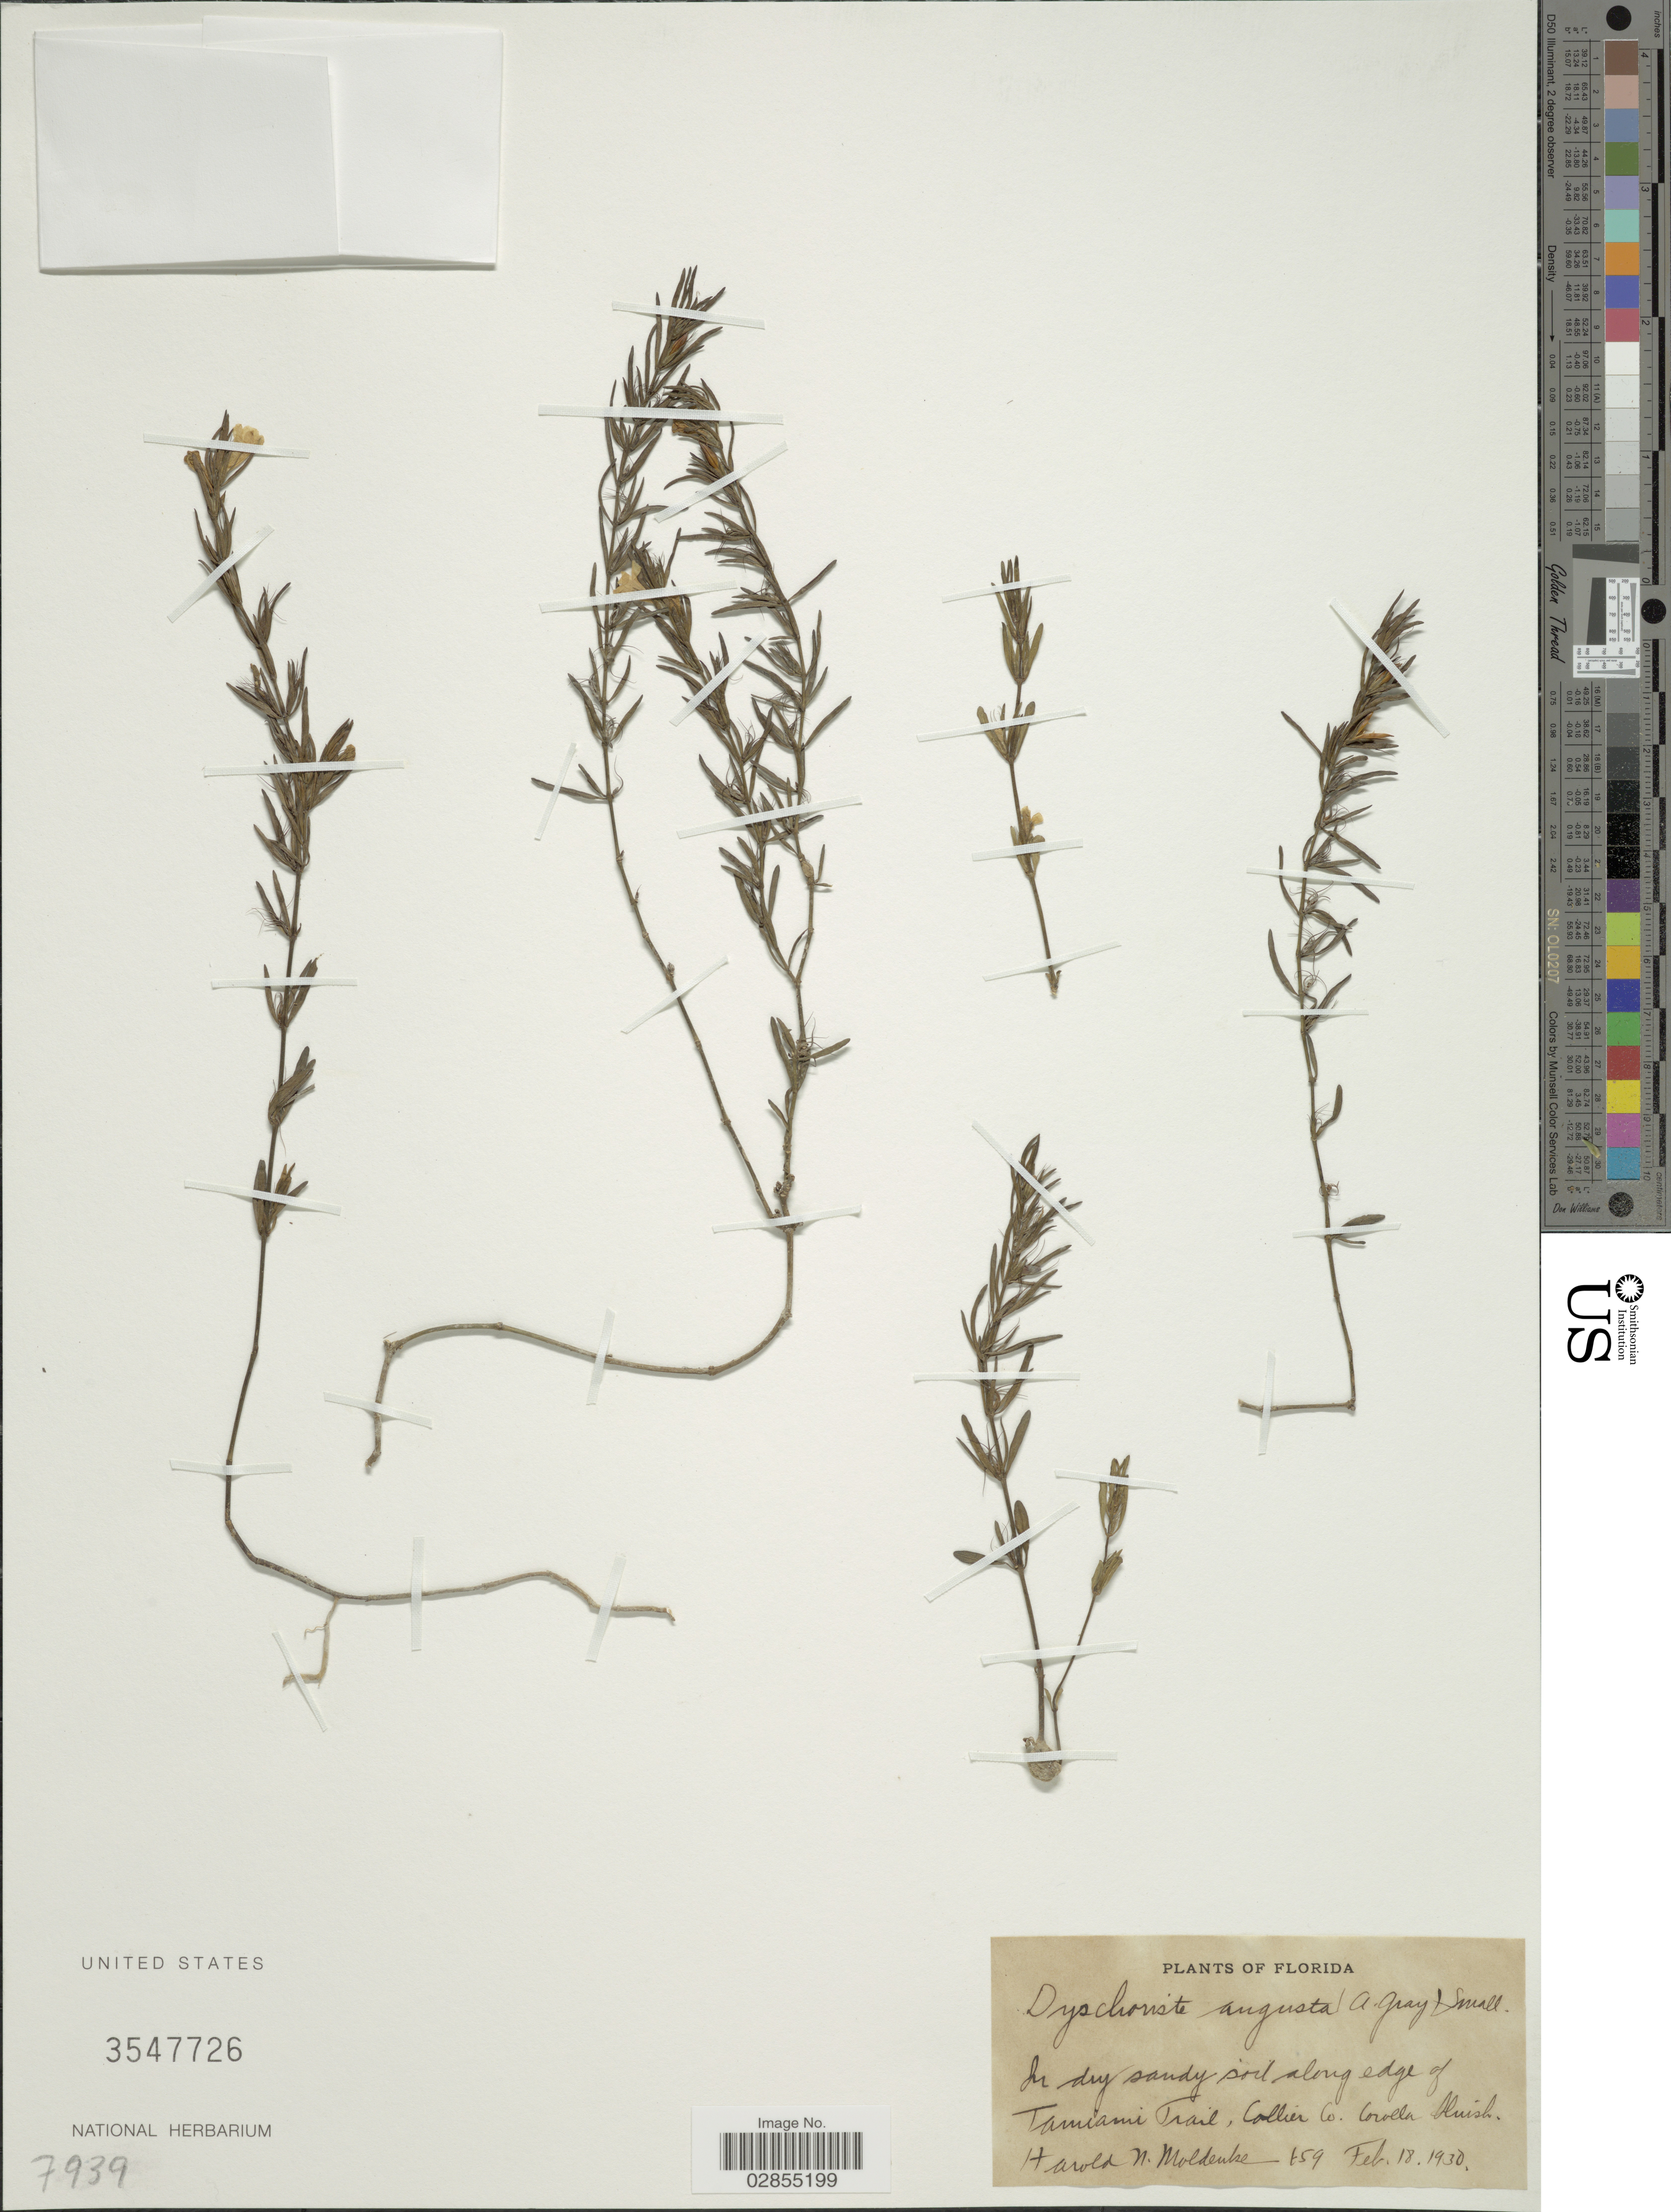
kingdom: Plantae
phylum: Tracheophyta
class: Magnoliopsida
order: Lamiales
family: Acanthaceae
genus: Dyschoriste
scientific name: Dyschoriste angusta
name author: (A. Gray) Small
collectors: H. N. Moldenke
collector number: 159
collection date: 1930-02-18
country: United States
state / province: Florida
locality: In dry sandy soil along edge of Tamiami Trail, Collier Co.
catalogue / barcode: US 3547726